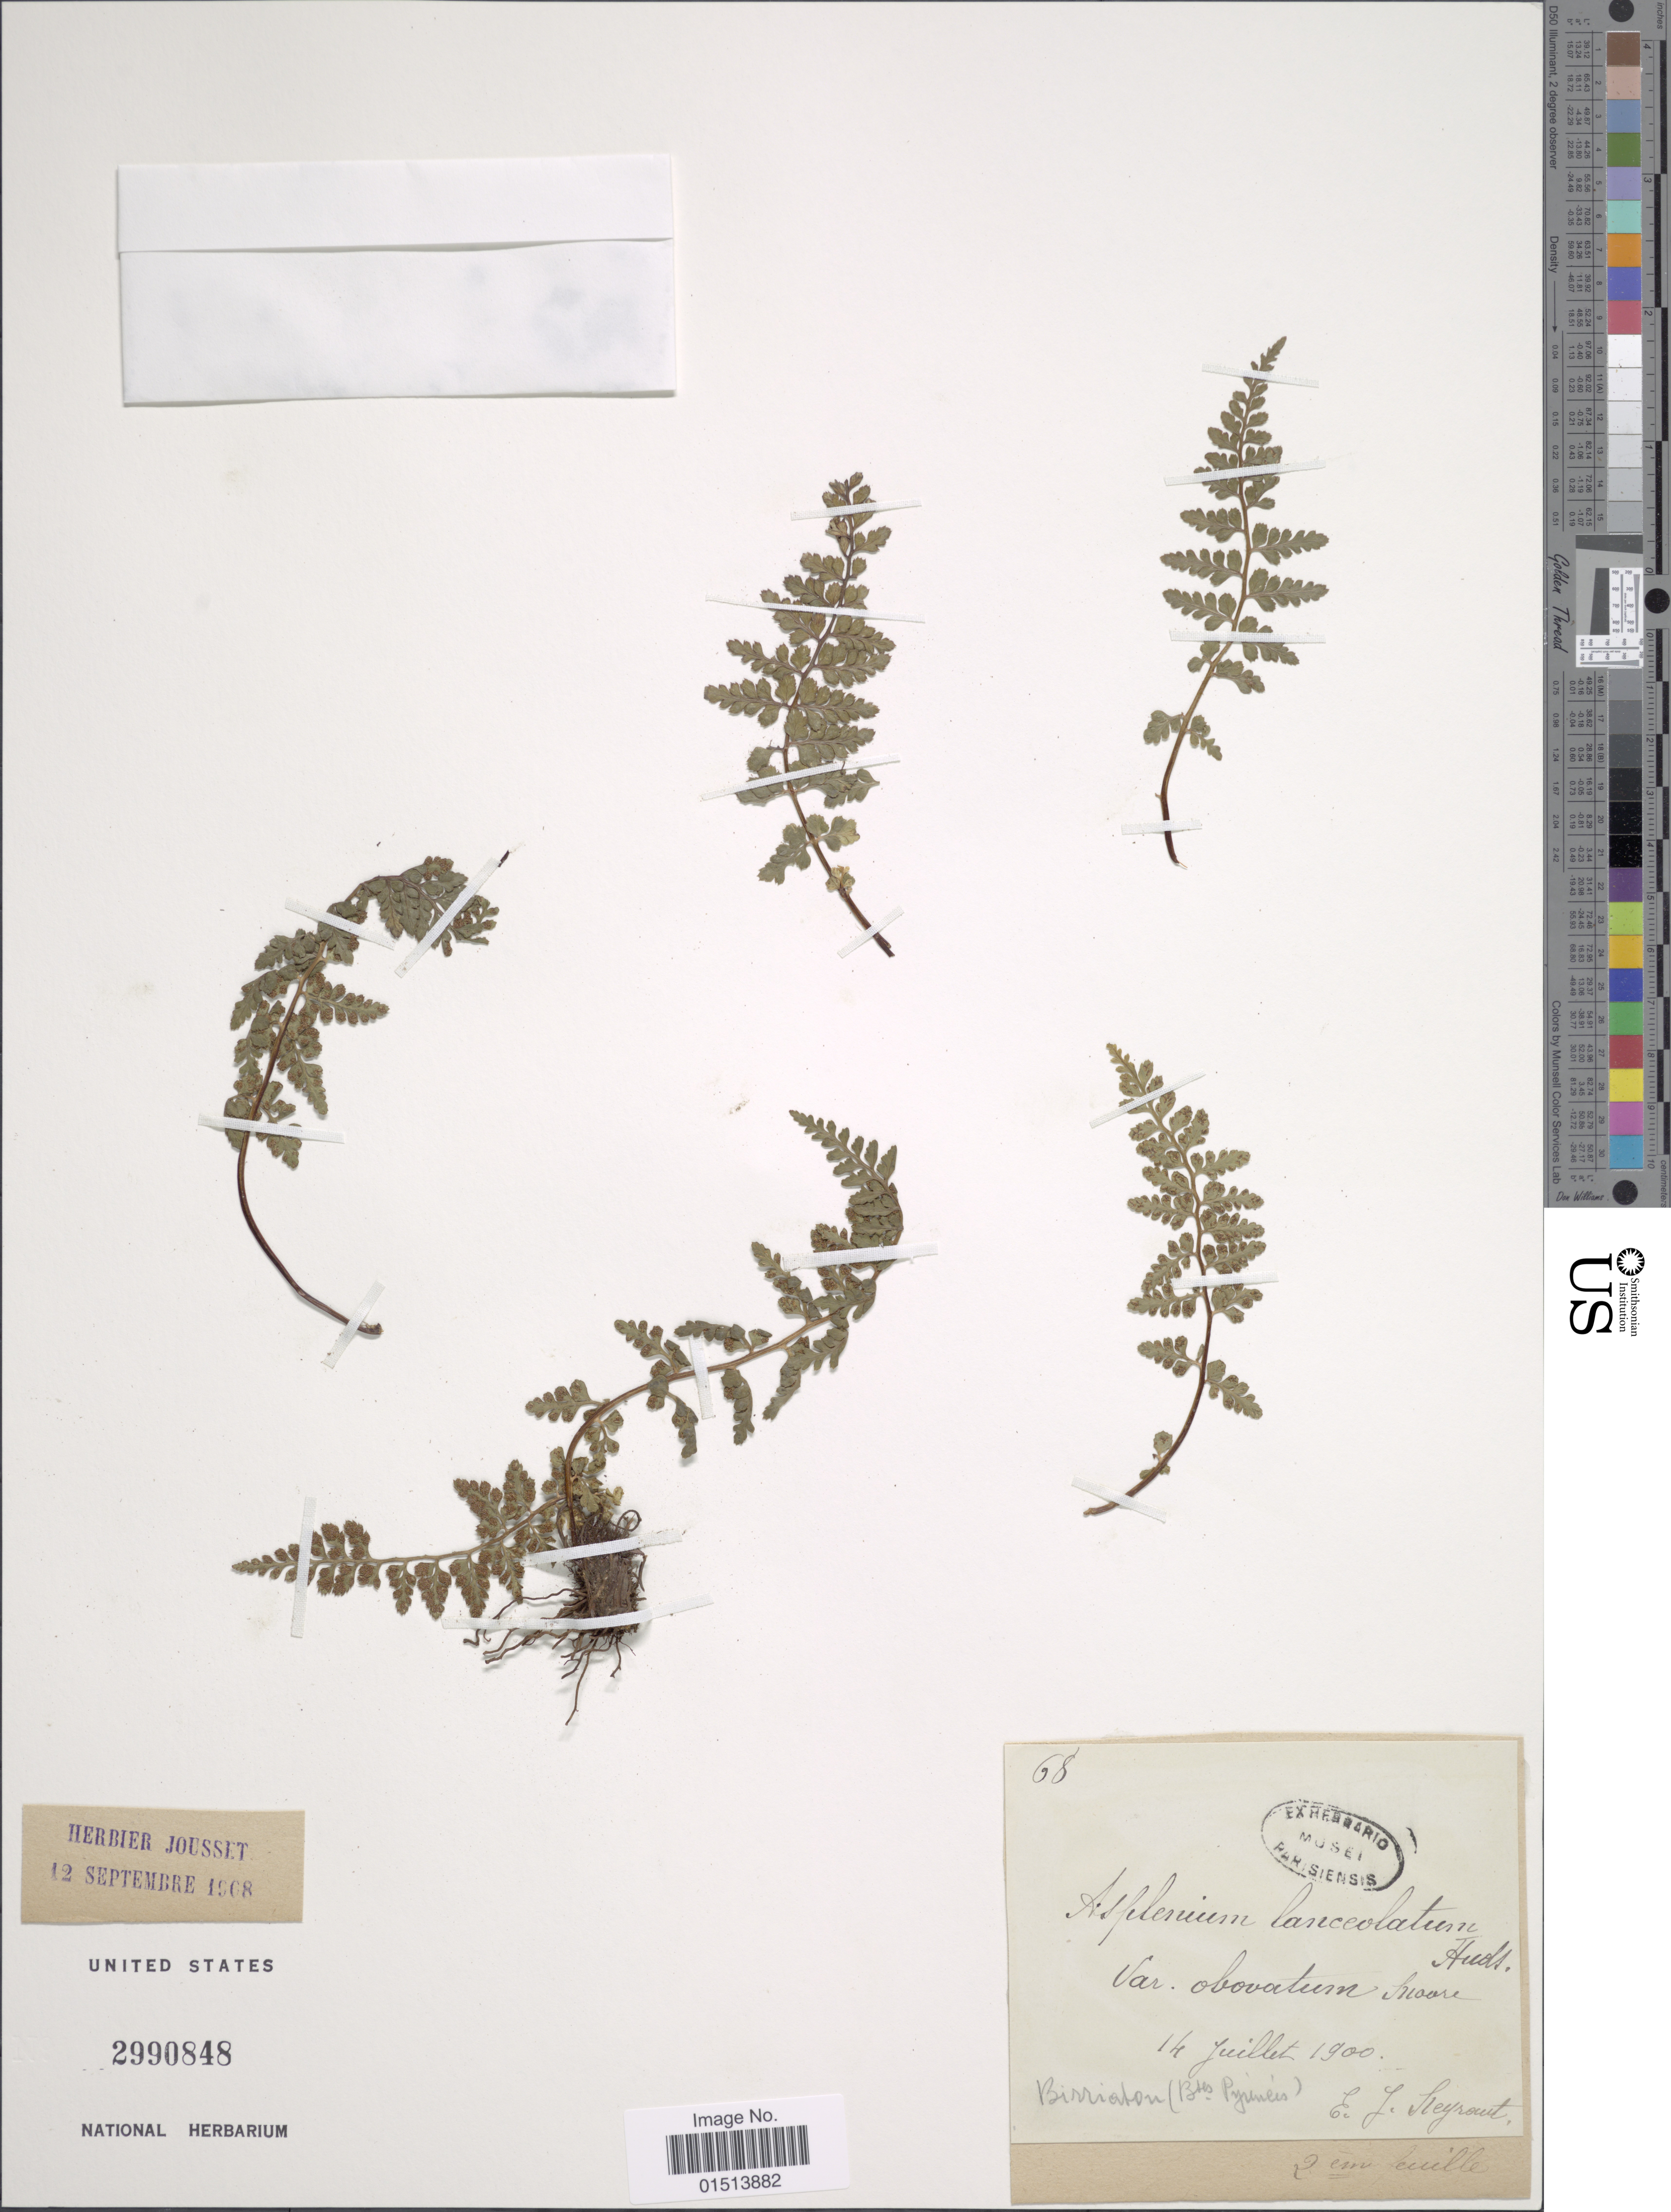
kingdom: Plantae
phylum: Tracheophyta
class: Polypodiopsida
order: Polypodiales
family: Aspleniaceae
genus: Asplenium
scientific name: Asplenium lanceolatum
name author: Huds.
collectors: E. Neyraut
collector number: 68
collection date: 1900-07-14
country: France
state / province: Nouvelle-Aquitaine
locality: Birriatou (Bto Pyrenees). [interpreted]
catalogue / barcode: US 2990848